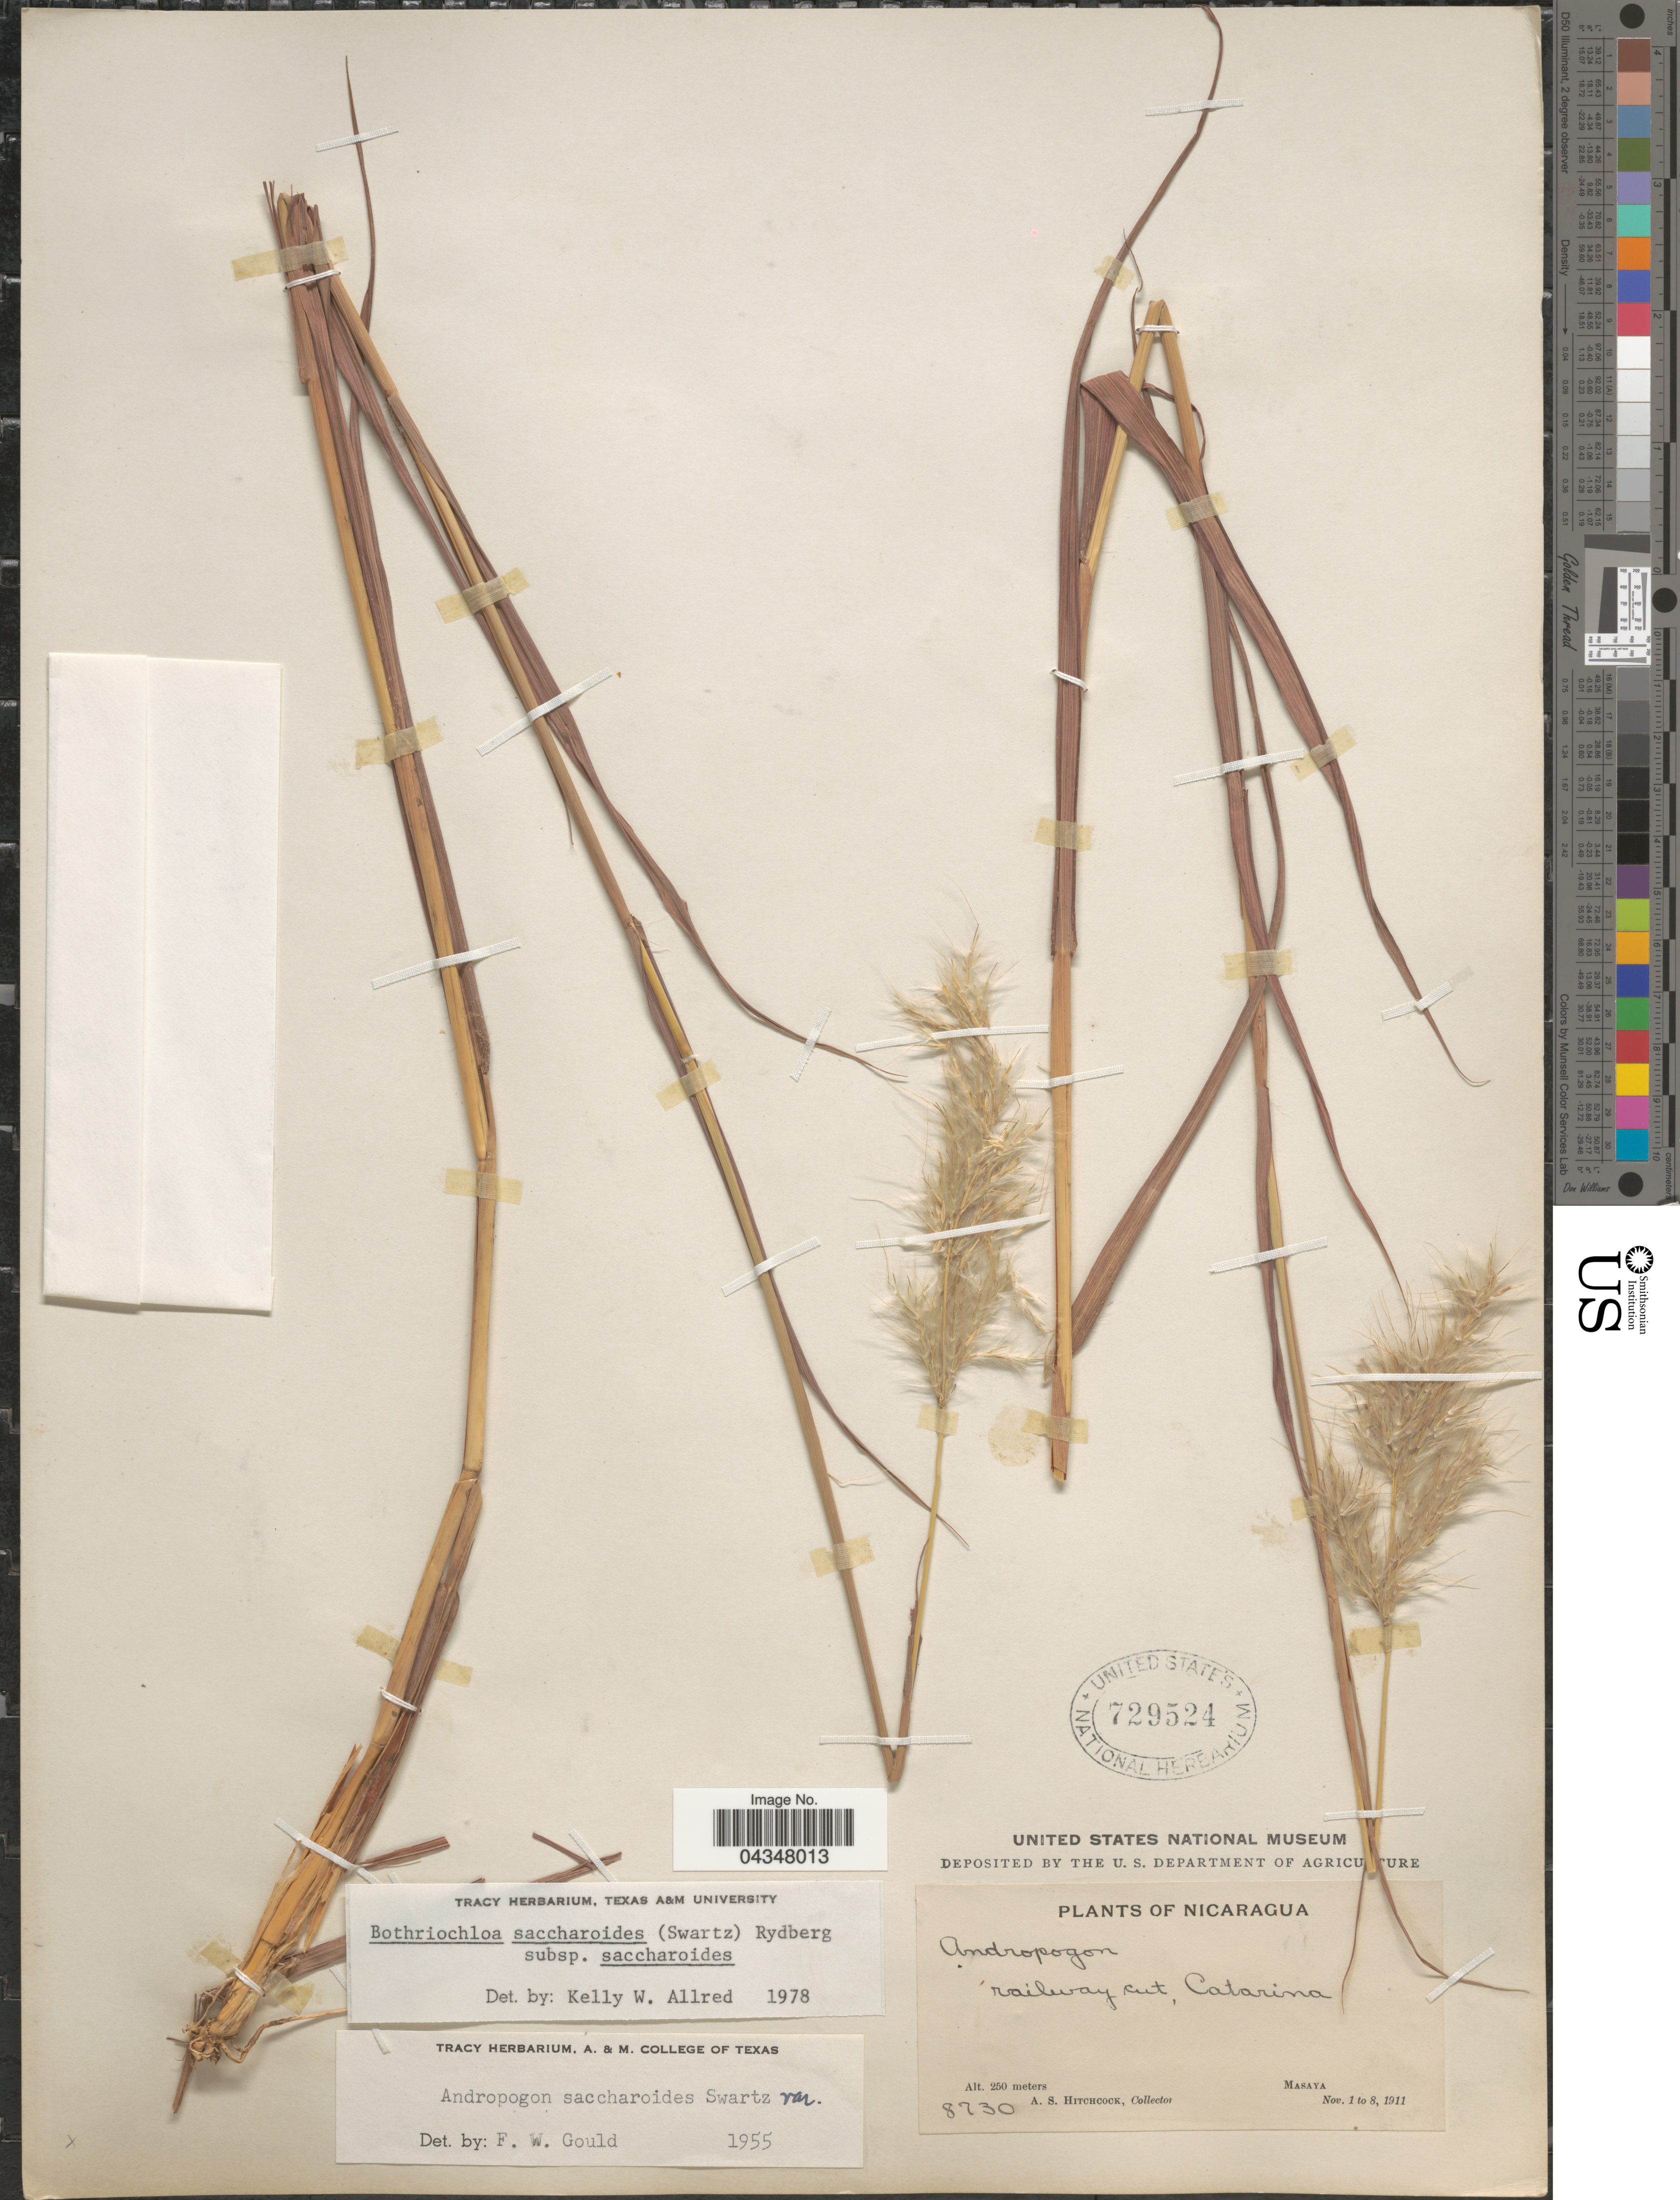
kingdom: Plantae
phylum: Tracheophyta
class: Liliopsida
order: Poales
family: Poaceae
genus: Bothriochloa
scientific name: Bothriochloa saccharoides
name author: (Sw.) Rydb.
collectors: A. S. Hitchcock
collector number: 8730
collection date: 1911-11-01/1911-11-08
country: Nicaragua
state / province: Masaya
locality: Railway cut, Catarina.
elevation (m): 250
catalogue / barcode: US 729524